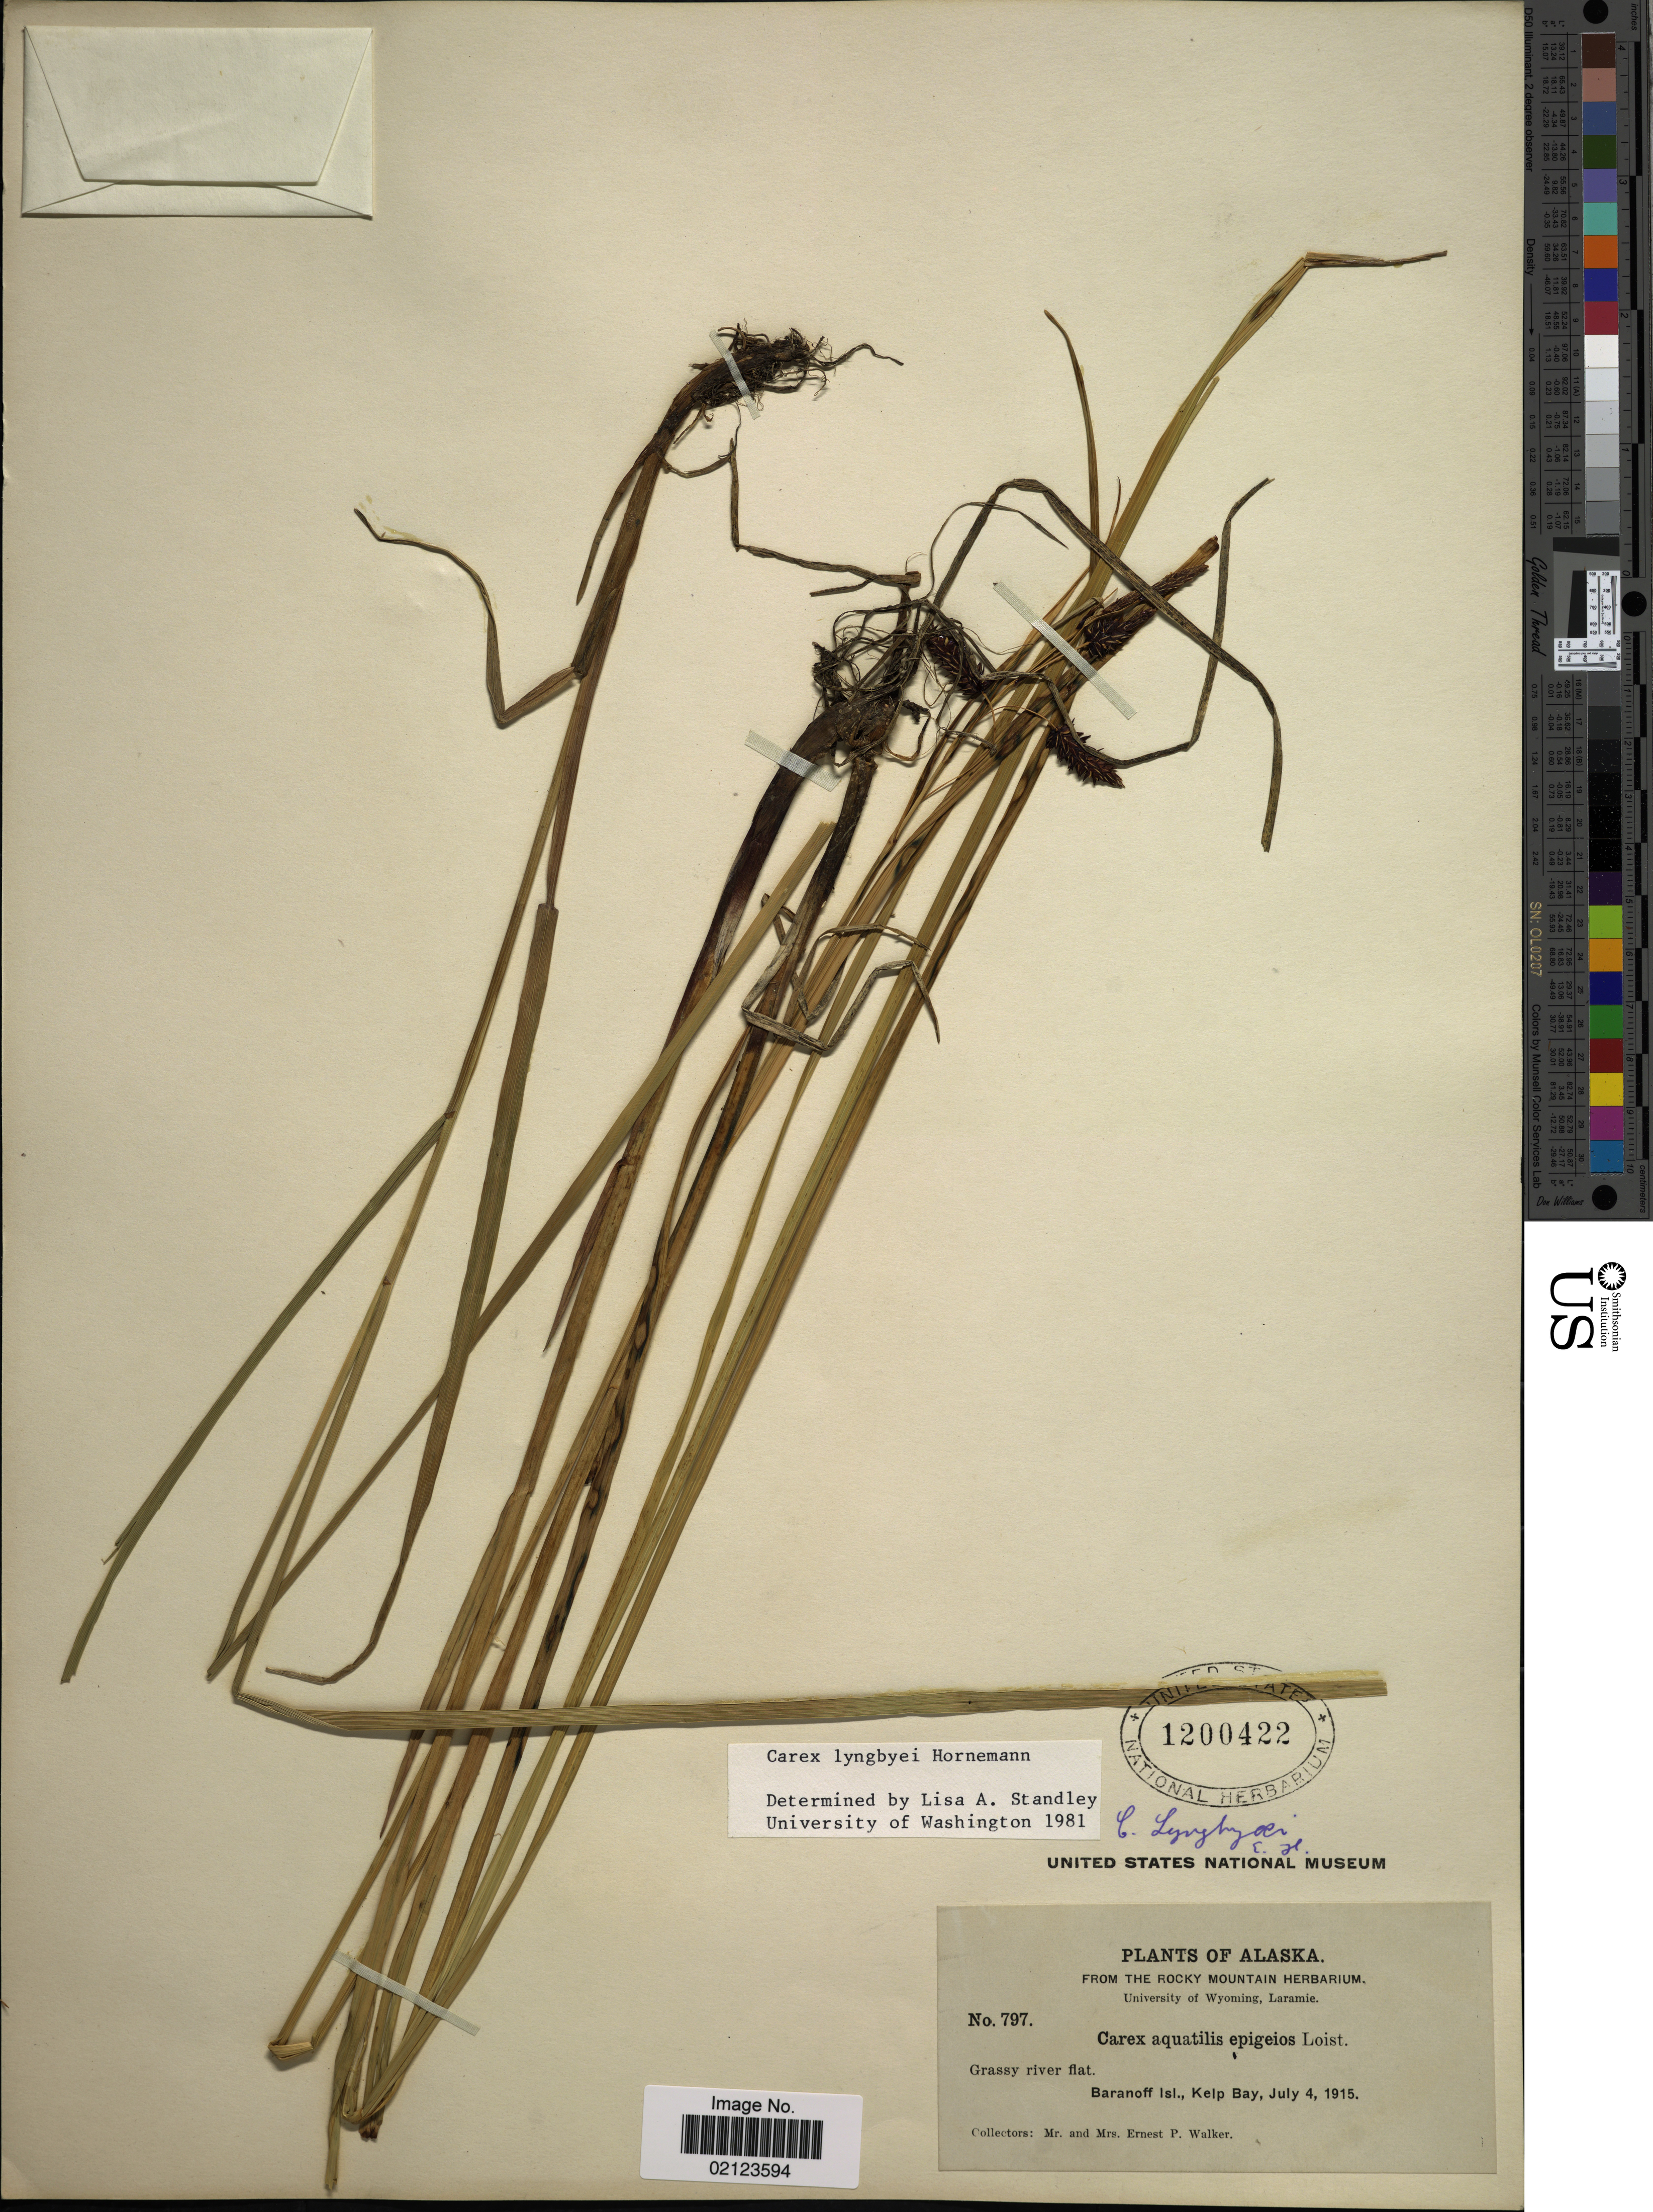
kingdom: Plantae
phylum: Tracheophyta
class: Liliopsida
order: Poales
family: Cyperaceae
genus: Carex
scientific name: Carex lyngbyei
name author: Hornem.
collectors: E. P. Walker & E. Walker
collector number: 797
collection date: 1915-07-04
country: United States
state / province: Alaska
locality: Grassy river flat. Baranoff Isl., Kelp Bay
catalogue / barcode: US 1200422